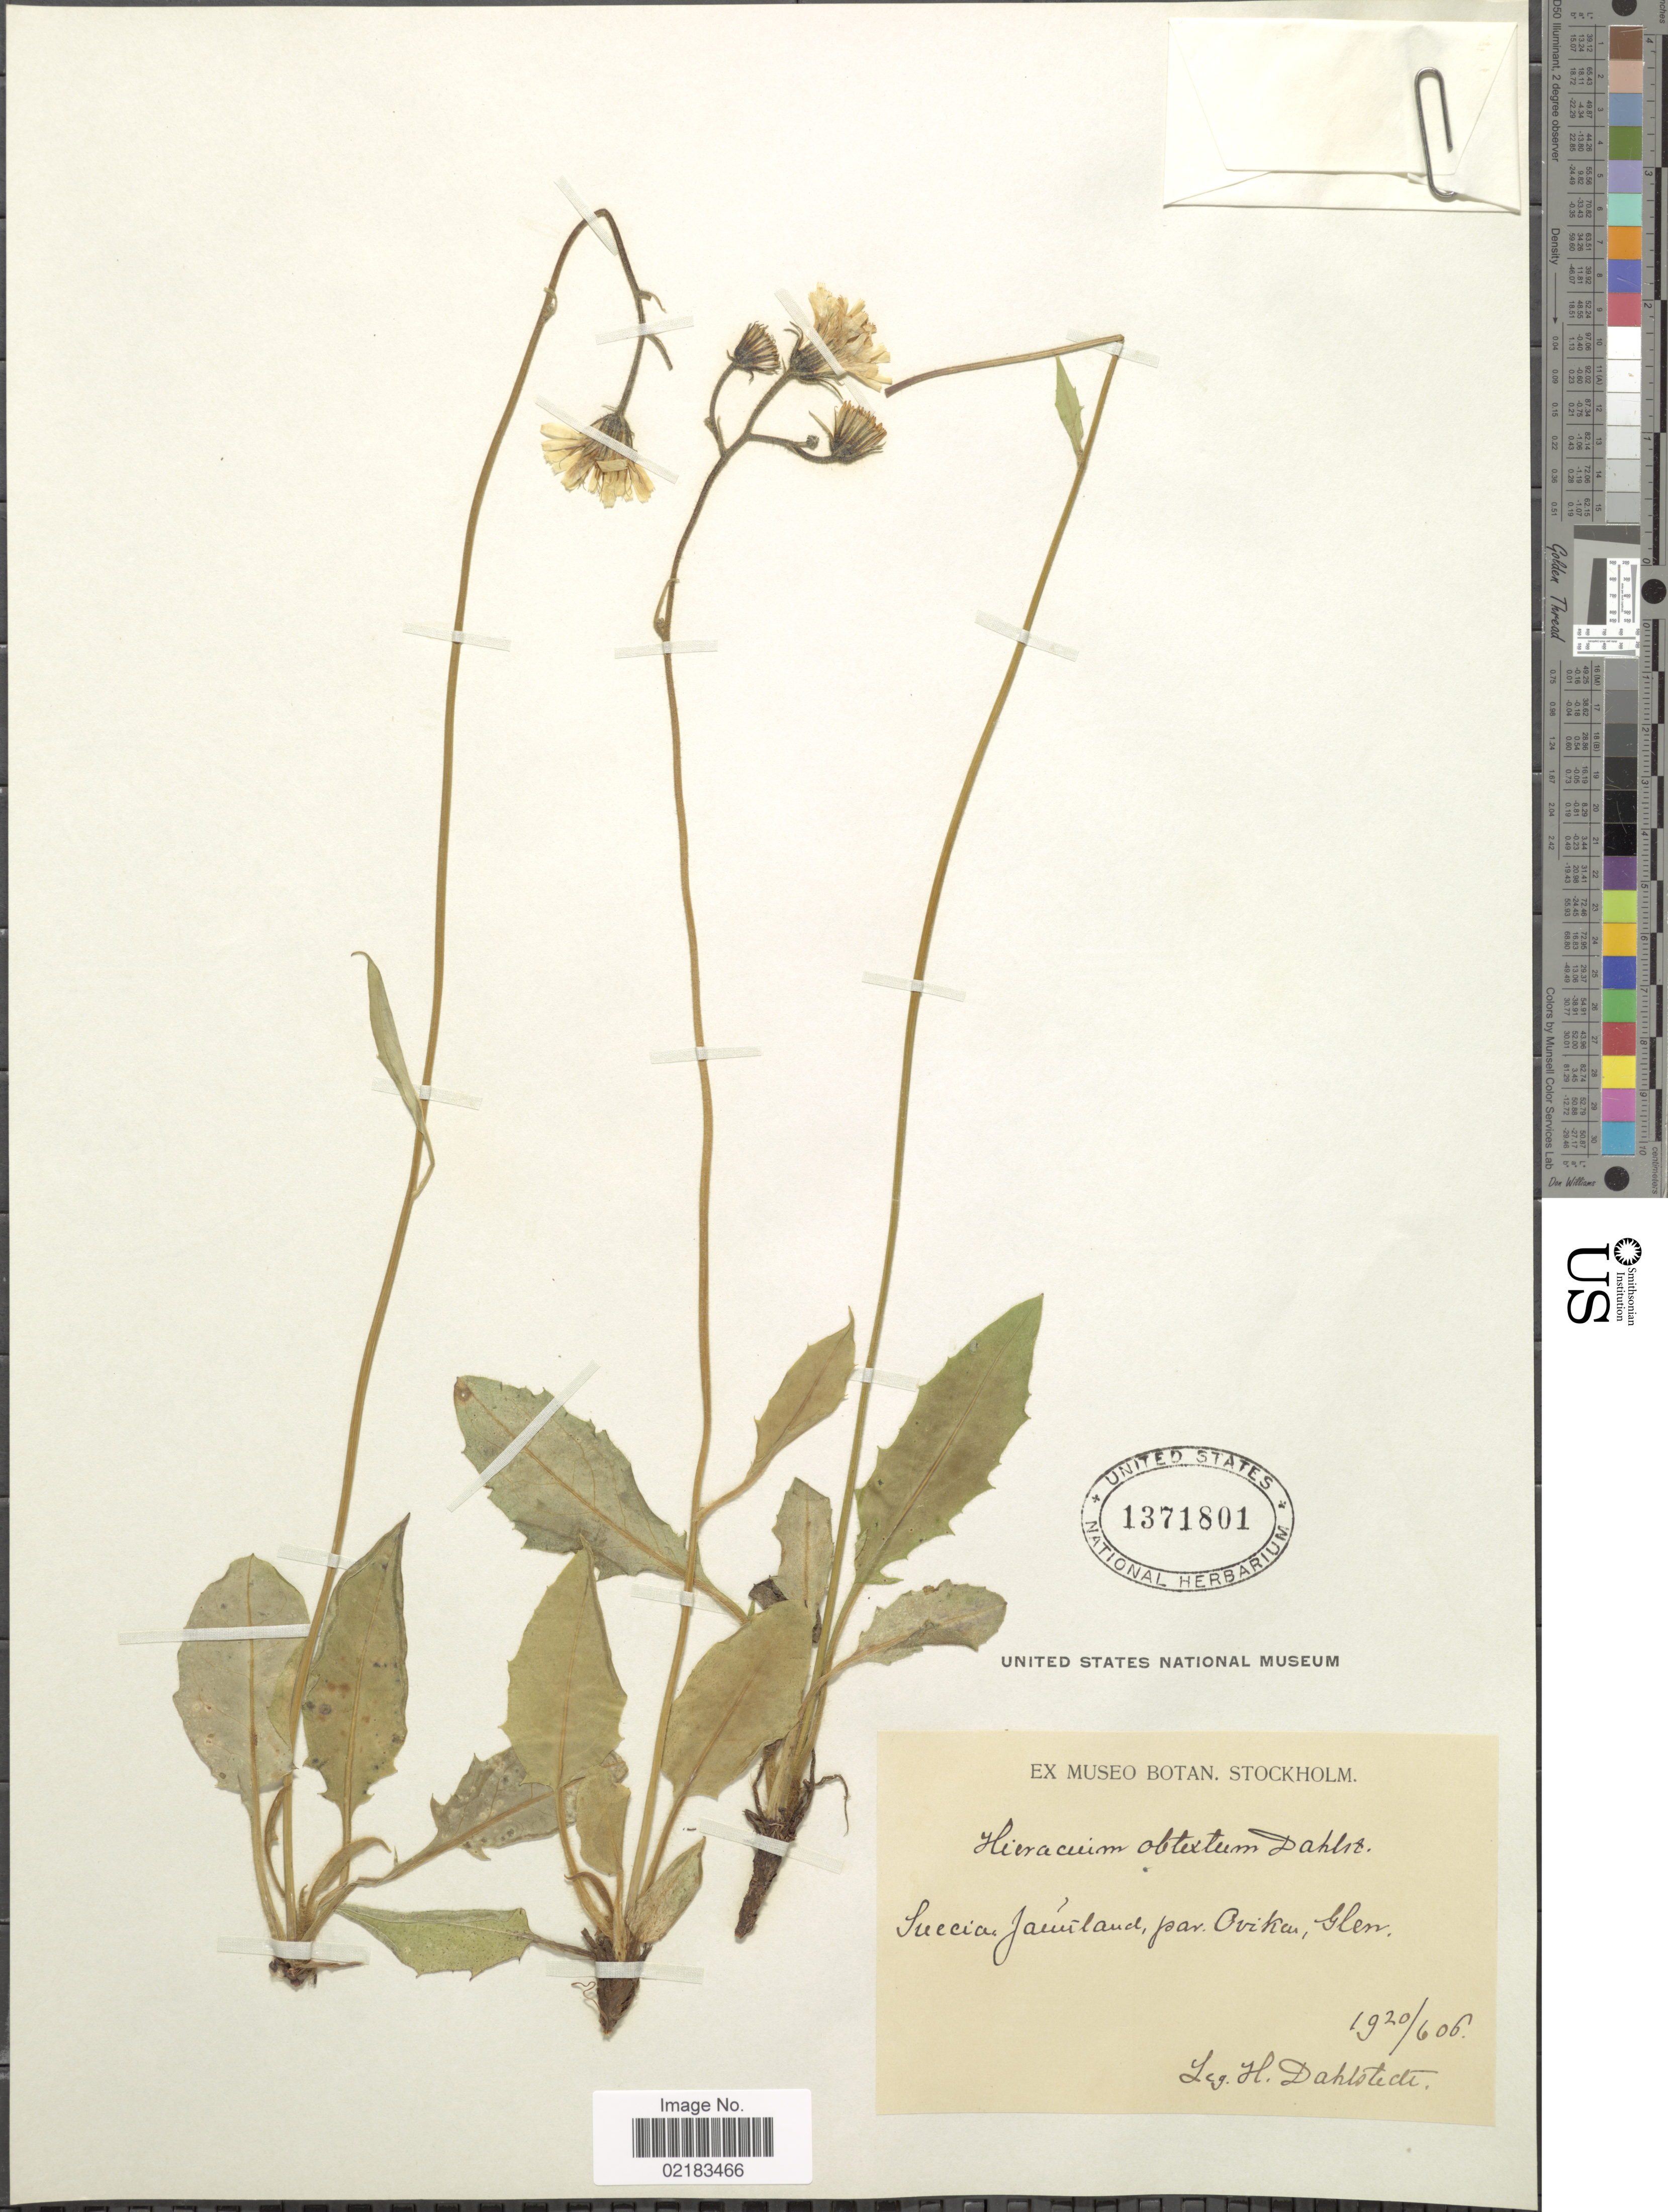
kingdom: Plantae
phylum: Tracheophyta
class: Magnoliopsida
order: Asterales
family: Asteraceae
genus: Hieracium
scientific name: Hieracium obtextum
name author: Dahlst. ex Johanss.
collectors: H. G. Dahlstedt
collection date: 1906-06-20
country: Sweden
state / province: Jämtland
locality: Par. Oviken, Glen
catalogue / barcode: US 1371801